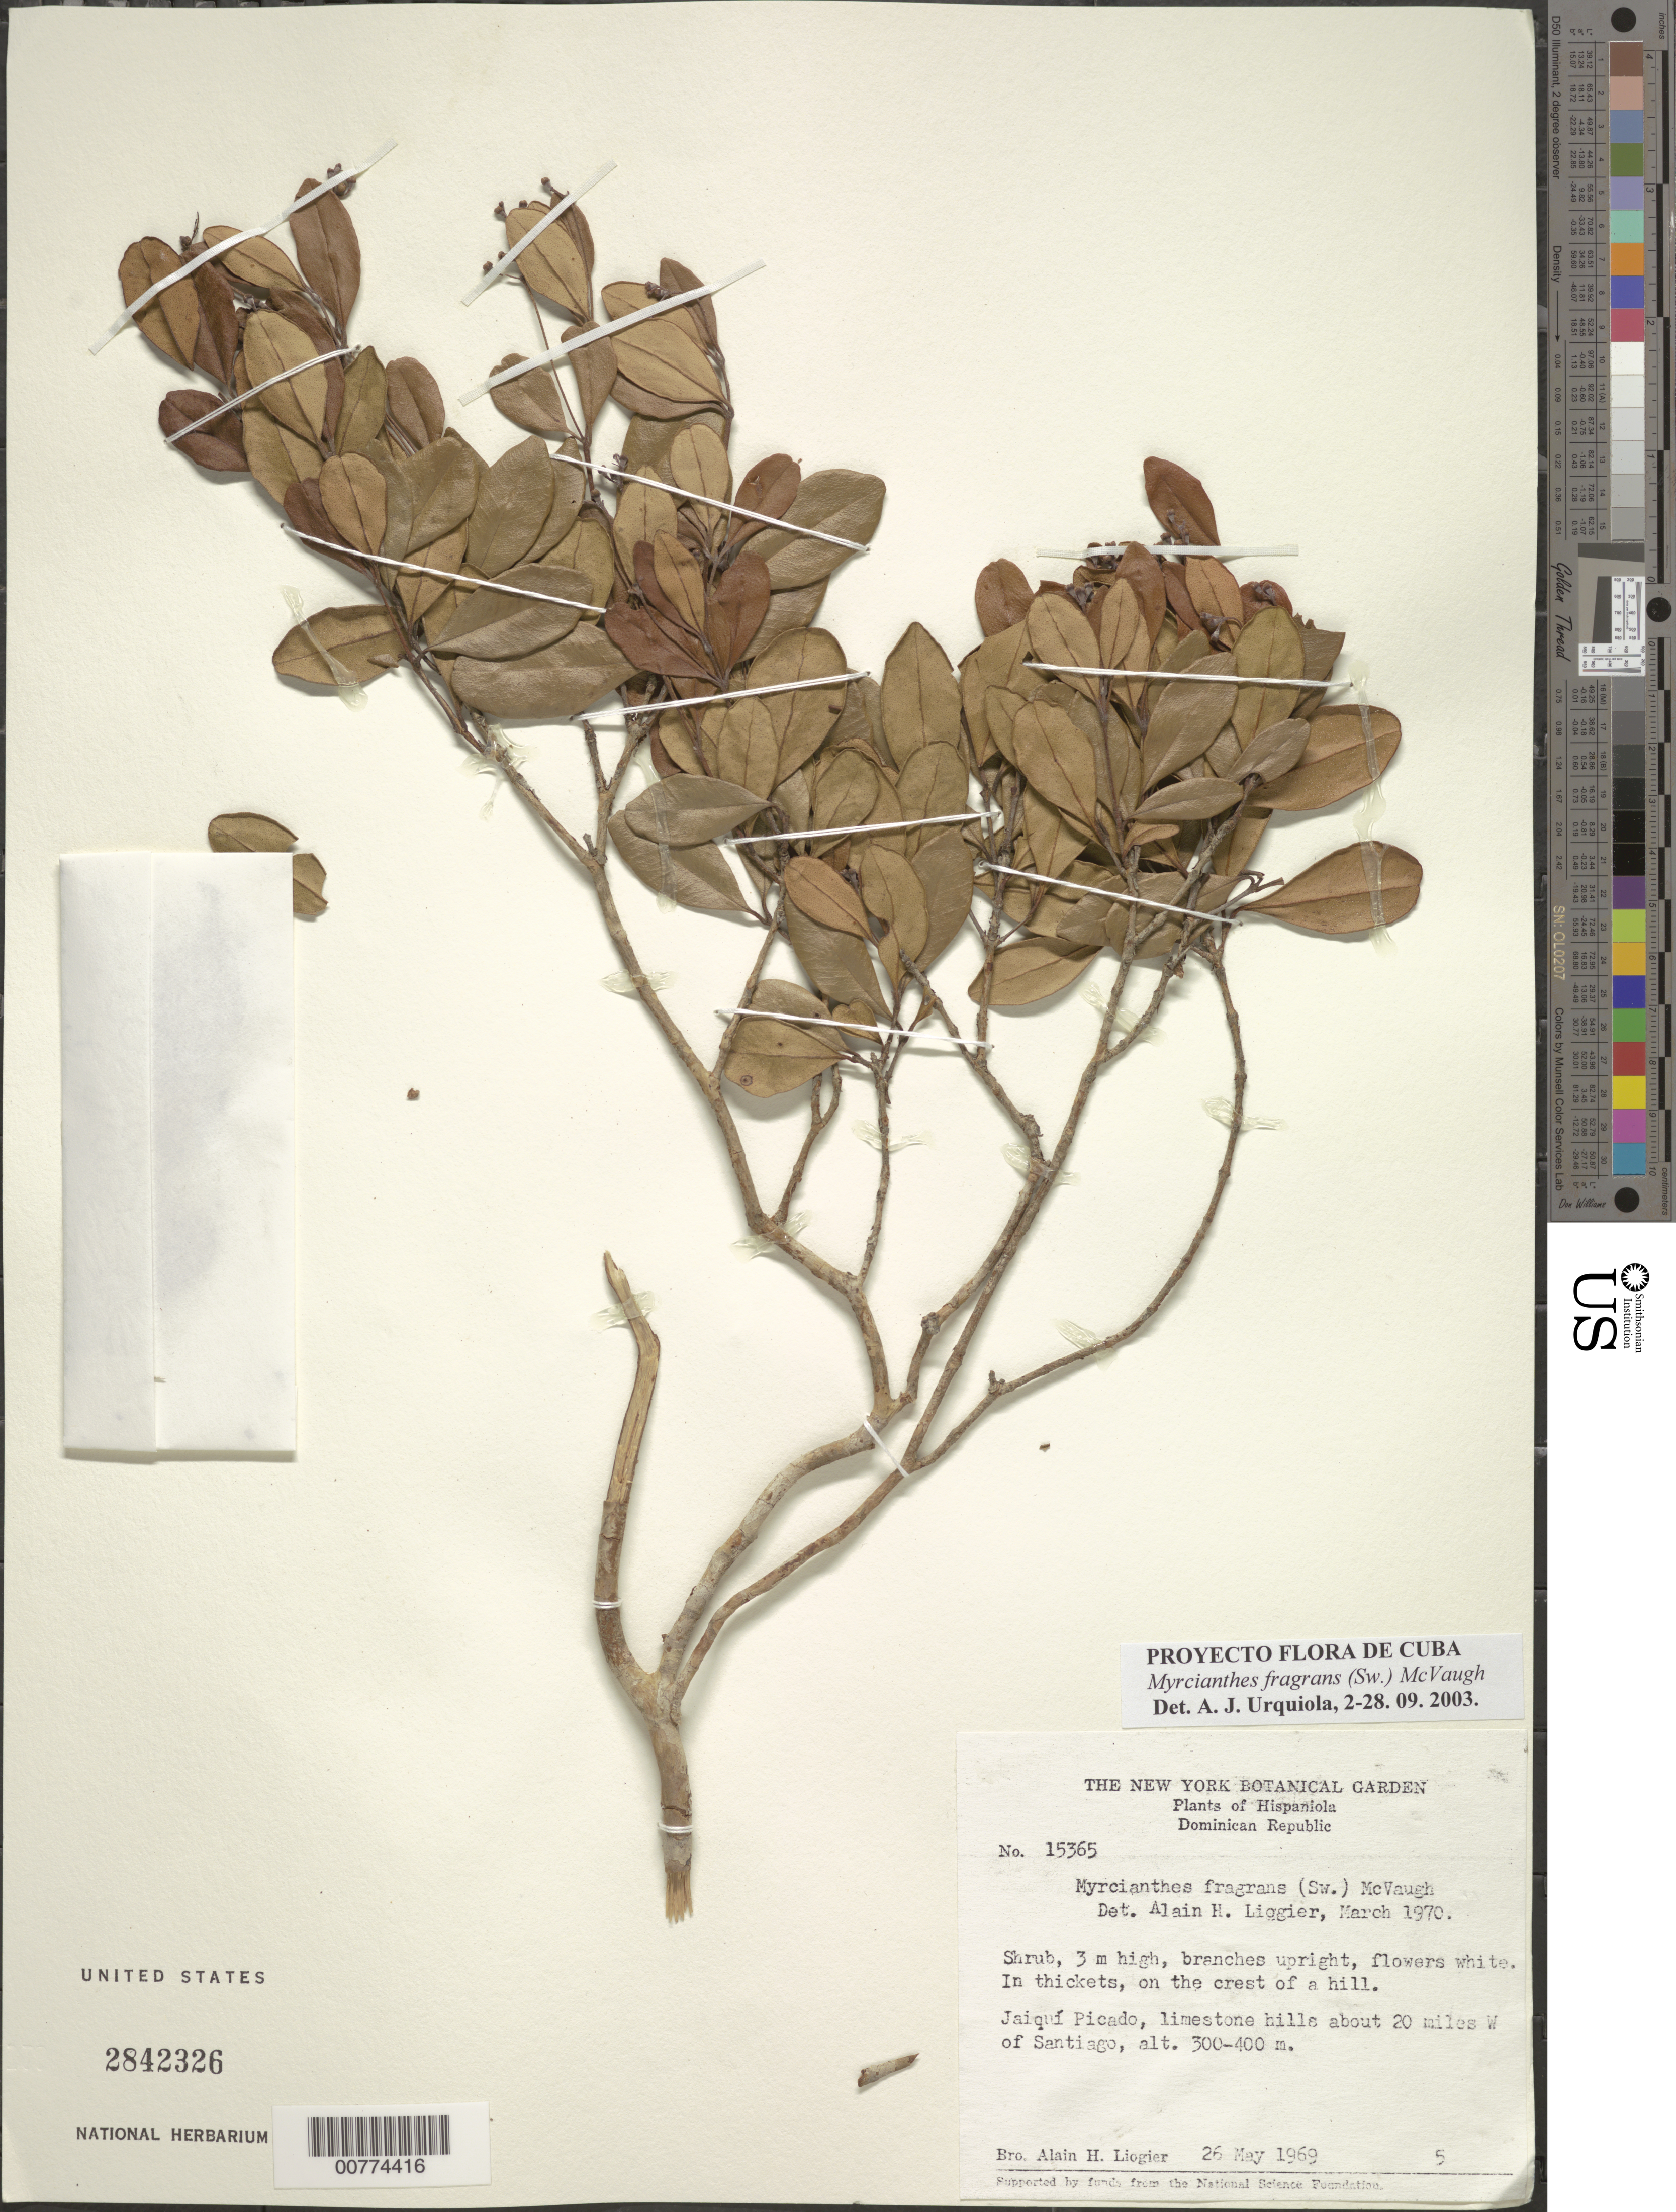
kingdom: Plantae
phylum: Tracheophyta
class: Magnoliopsida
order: Myrtales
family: Myrtaceae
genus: Myrcianthes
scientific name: Myrcianthes fragrans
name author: (Sw.) McVaugh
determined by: Urquiola, A. J., (HPPR)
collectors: A. H. Liogier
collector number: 15365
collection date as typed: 26 May 1969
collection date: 1969-05-26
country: Dominican Republic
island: Hispaniola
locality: Jaiquí Picado, limestone hills 20 miles W of Santiago.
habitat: In thickets, on the crest of fa hill.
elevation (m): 300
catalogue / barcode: US 2842326